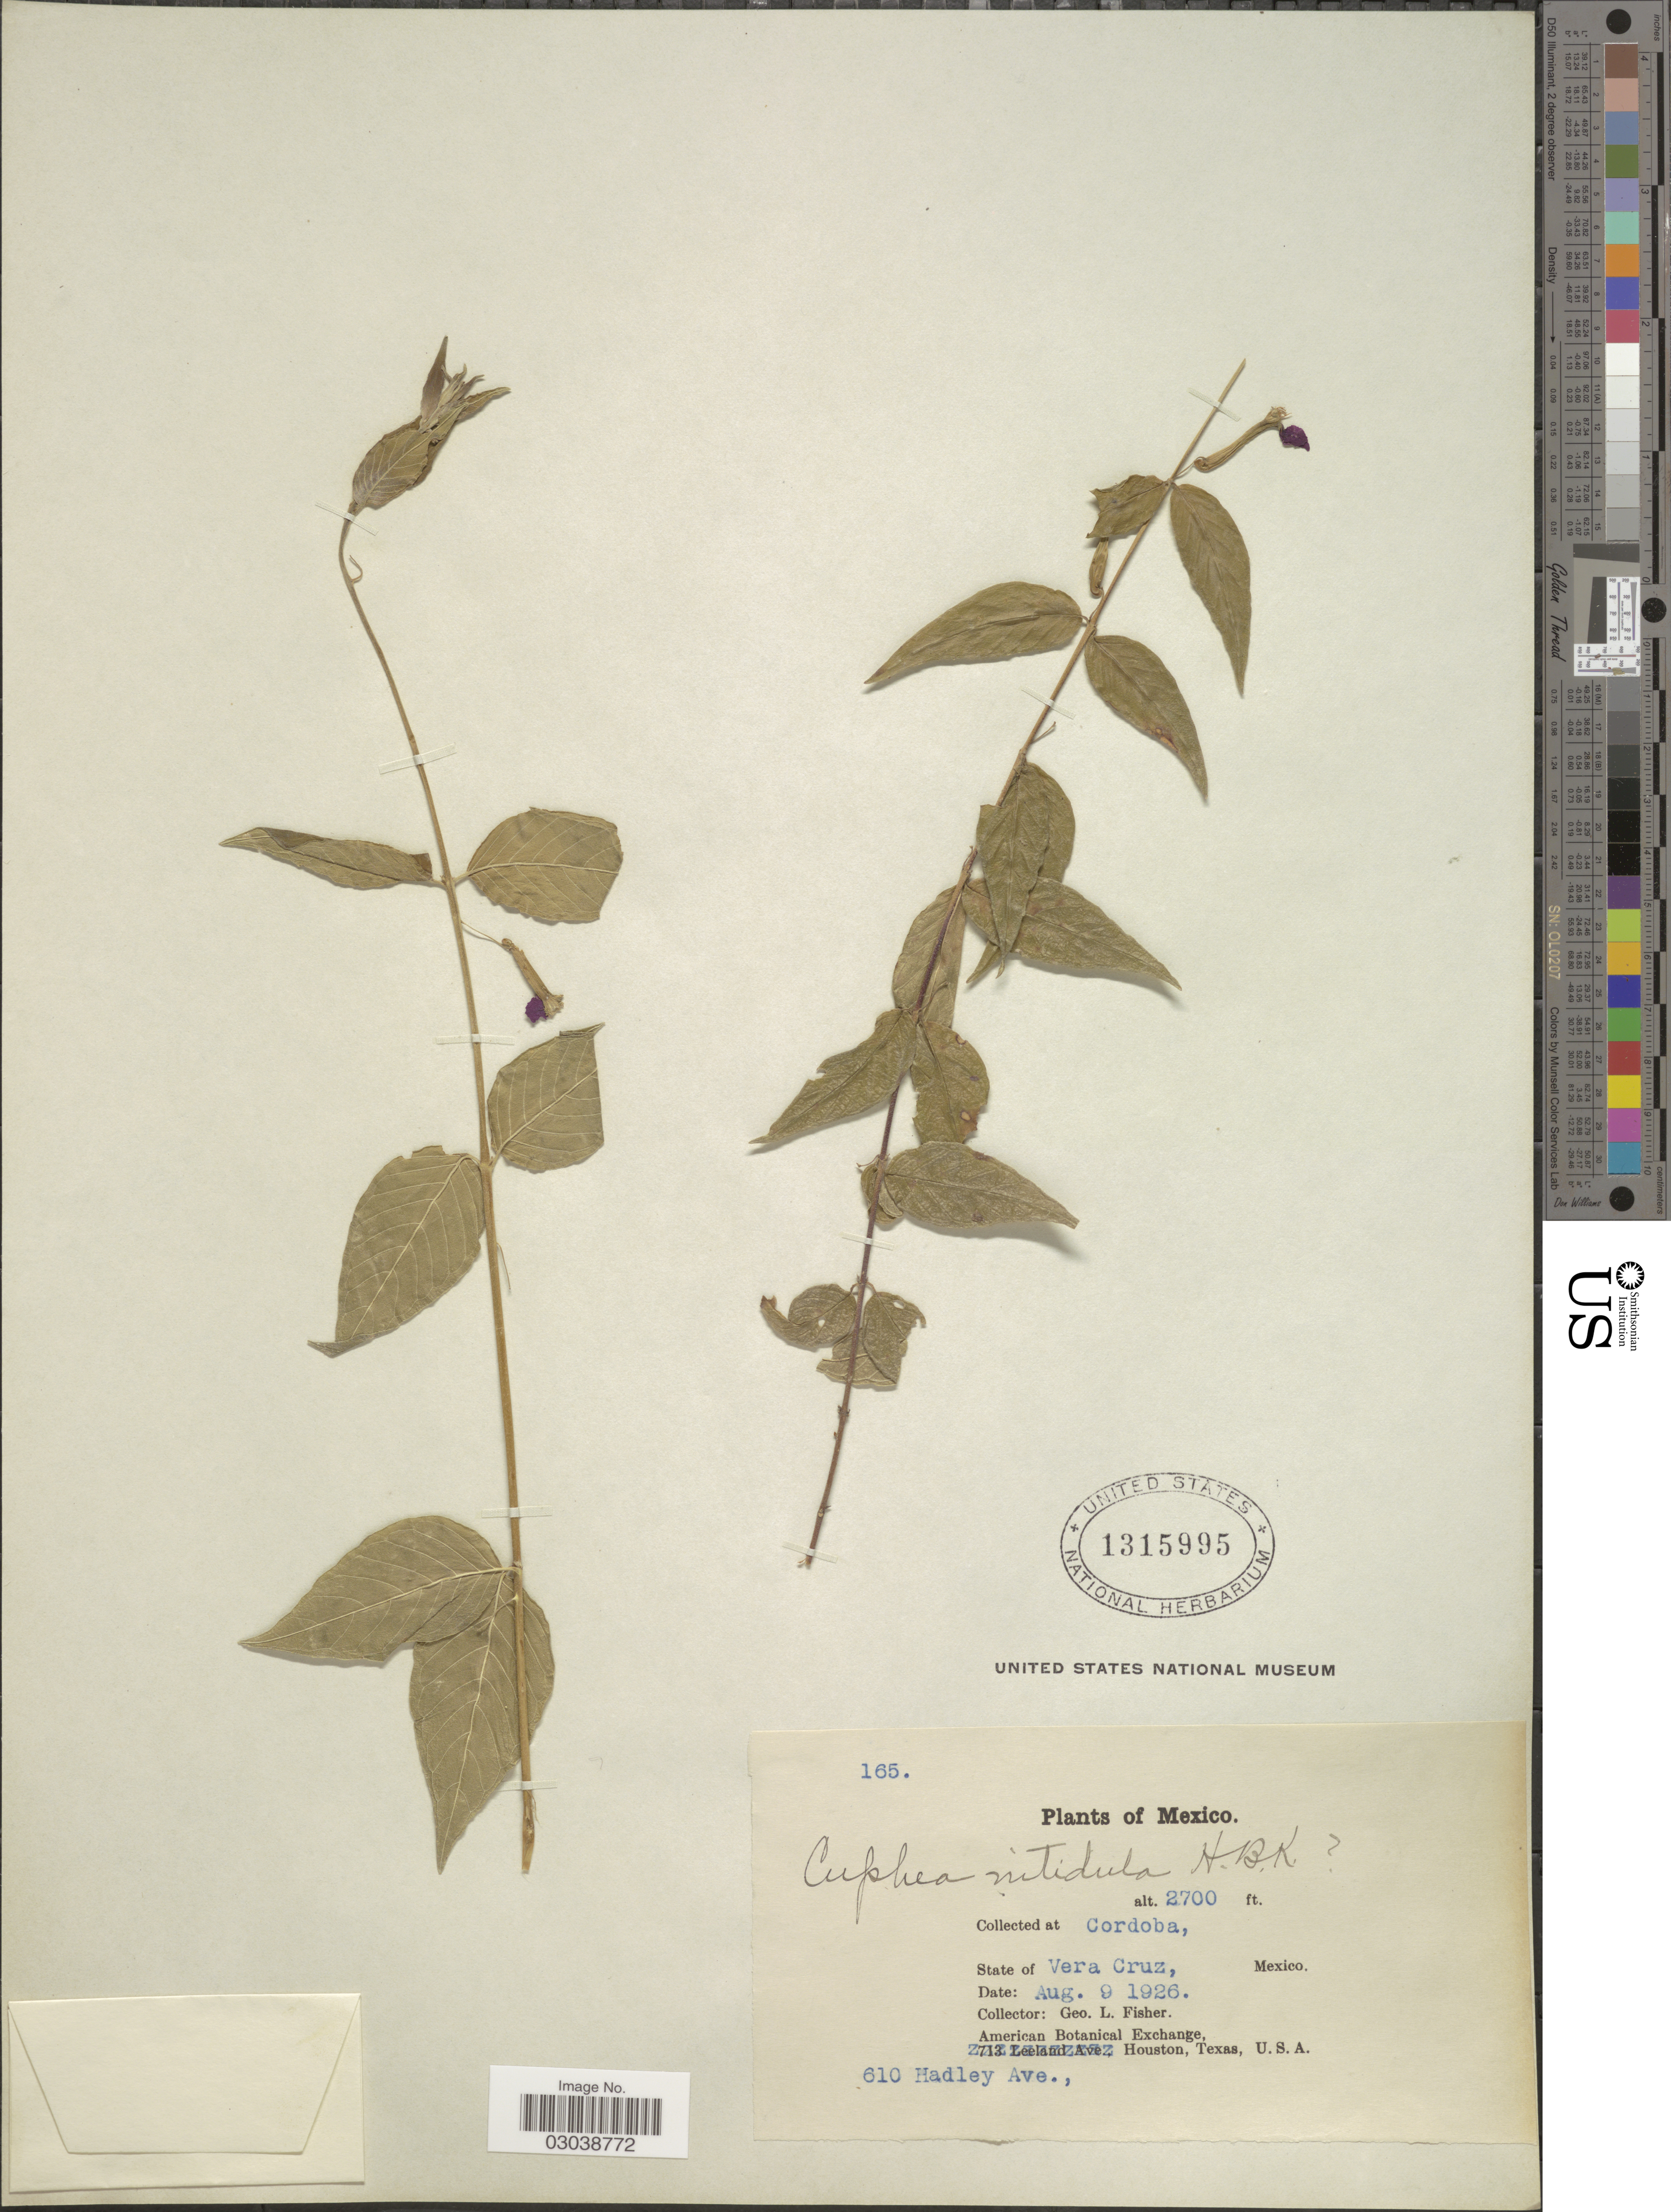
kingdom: Plantae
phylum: Tracheophyta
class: Magnoliopsida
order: Myrtales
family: Lythraceae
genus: Cuphea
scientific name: Cuphea nitidula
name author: Kunth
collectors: G. L. Fisher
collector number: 165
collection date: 1926-08-09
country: Mexico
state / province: Veracruz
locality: At Cordoba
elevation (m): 823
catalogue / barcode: US 1315995